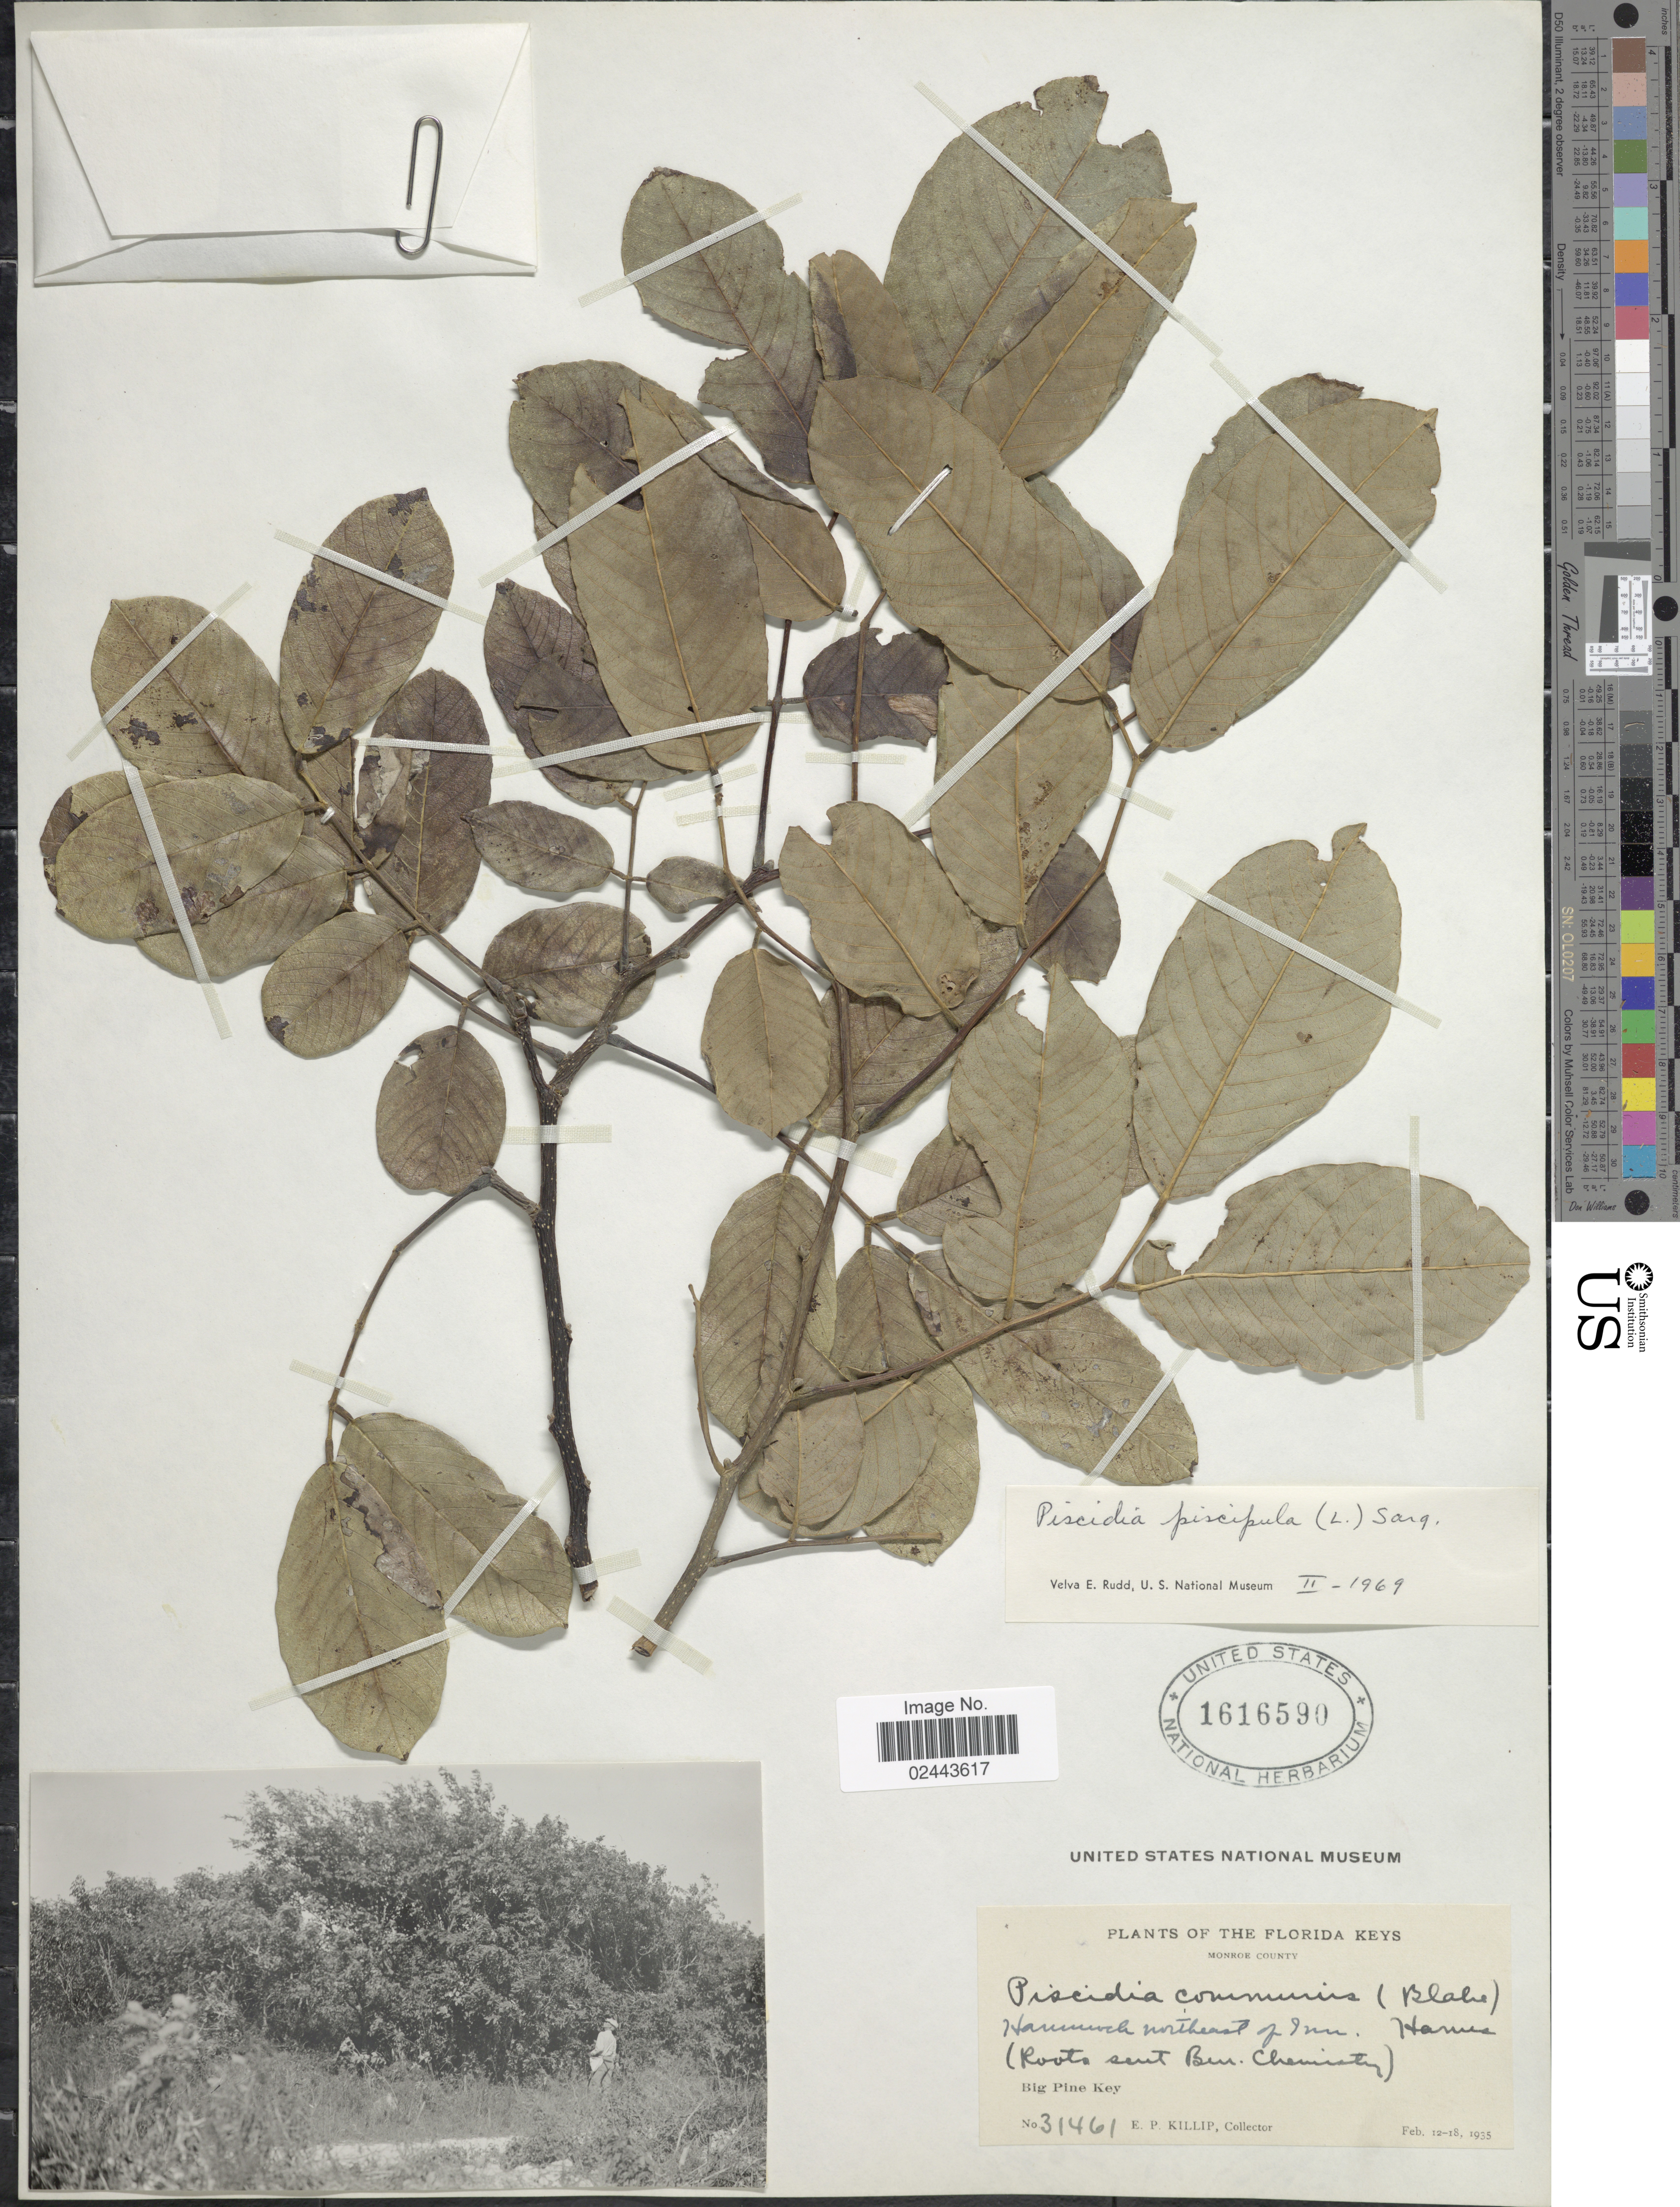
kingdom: Plantae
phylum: Tracheophyta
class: Magnoliopsida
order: Fabales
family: Fabaceae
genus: Piscidia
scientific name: Piscidia piscipula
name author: (L.) Sarg.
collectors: E. P. Killip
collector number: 31461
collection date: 1935-02-12/1935-02-18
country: United States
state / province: Florida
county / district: Monroe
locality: Florida Keys, hammock northeast of Inn., Big Pine Key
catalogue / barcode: US 1616590